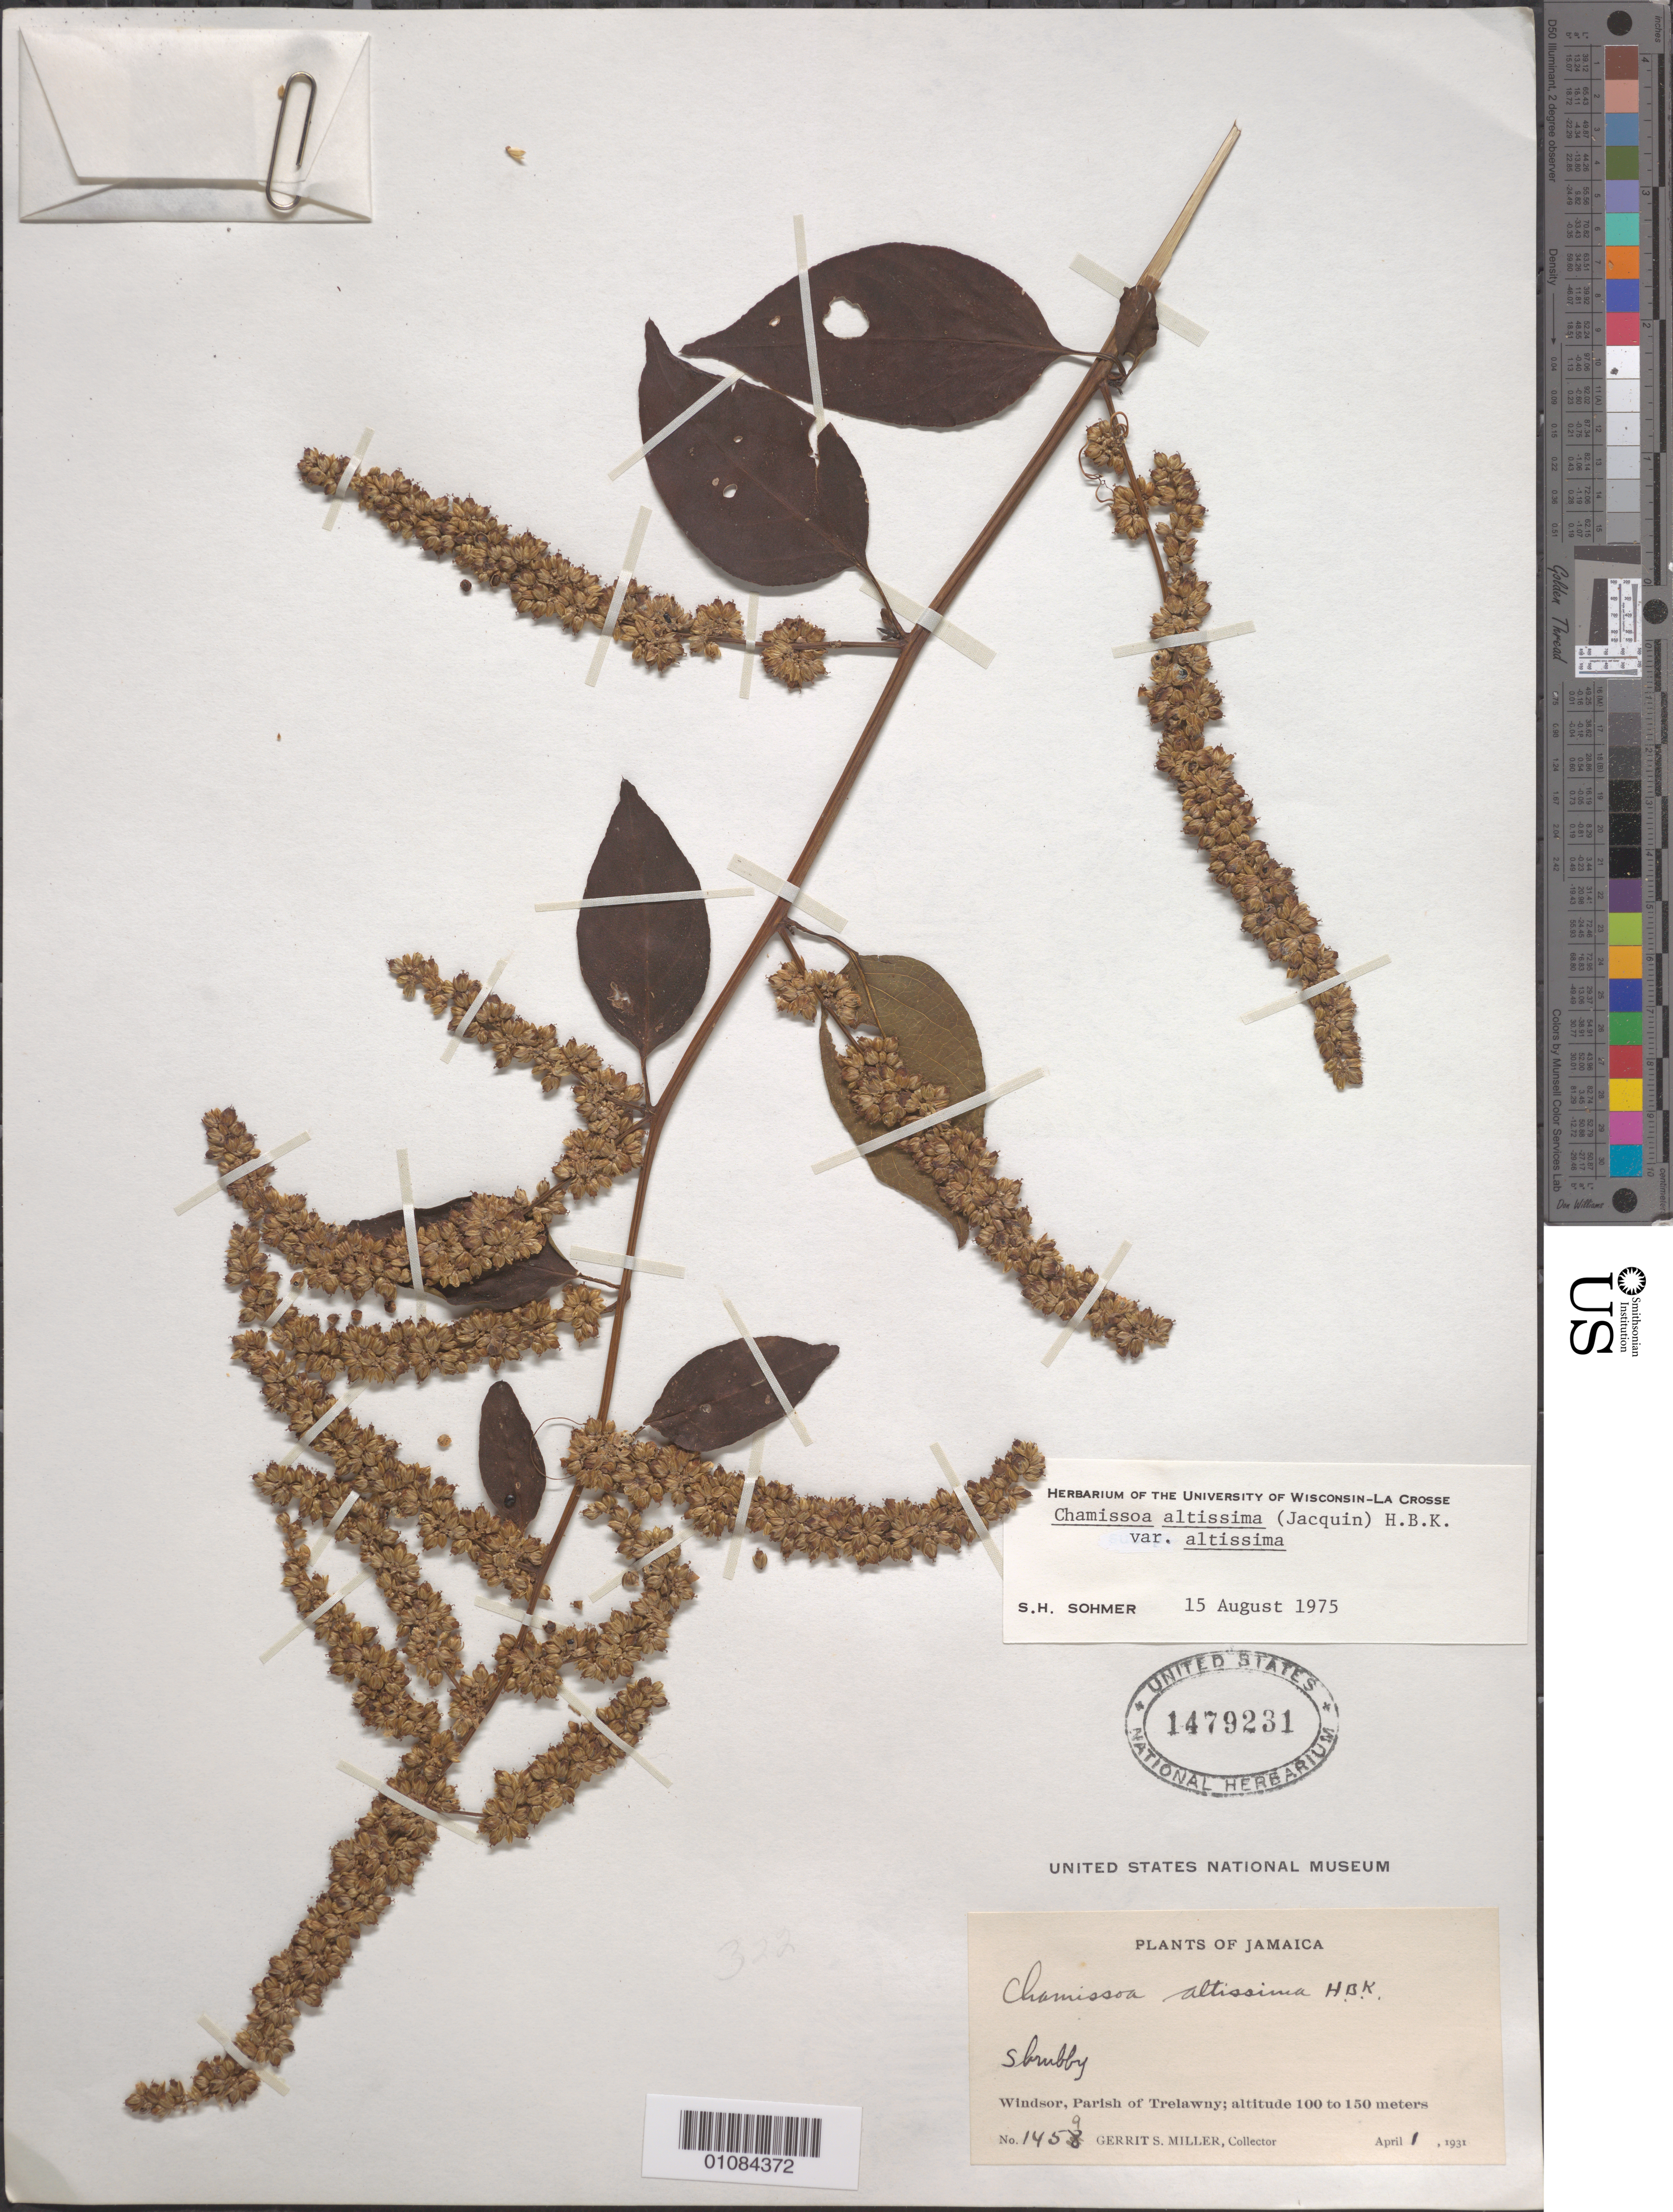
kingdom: Plantae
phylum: Tracheophyta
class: Magnoliopsida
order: Caryophyllales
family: Amaranthaceae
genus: Chamissoa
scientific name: Chamissoa altissima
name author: (Jacq.) Kunth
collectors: G. S. Miller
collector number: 1459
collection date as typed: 01 Apr 1931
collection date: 1931-04-01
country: Jamaica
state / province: Trelawny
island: Jamaica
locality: Windsor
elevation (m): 100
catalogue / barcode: US 1479231